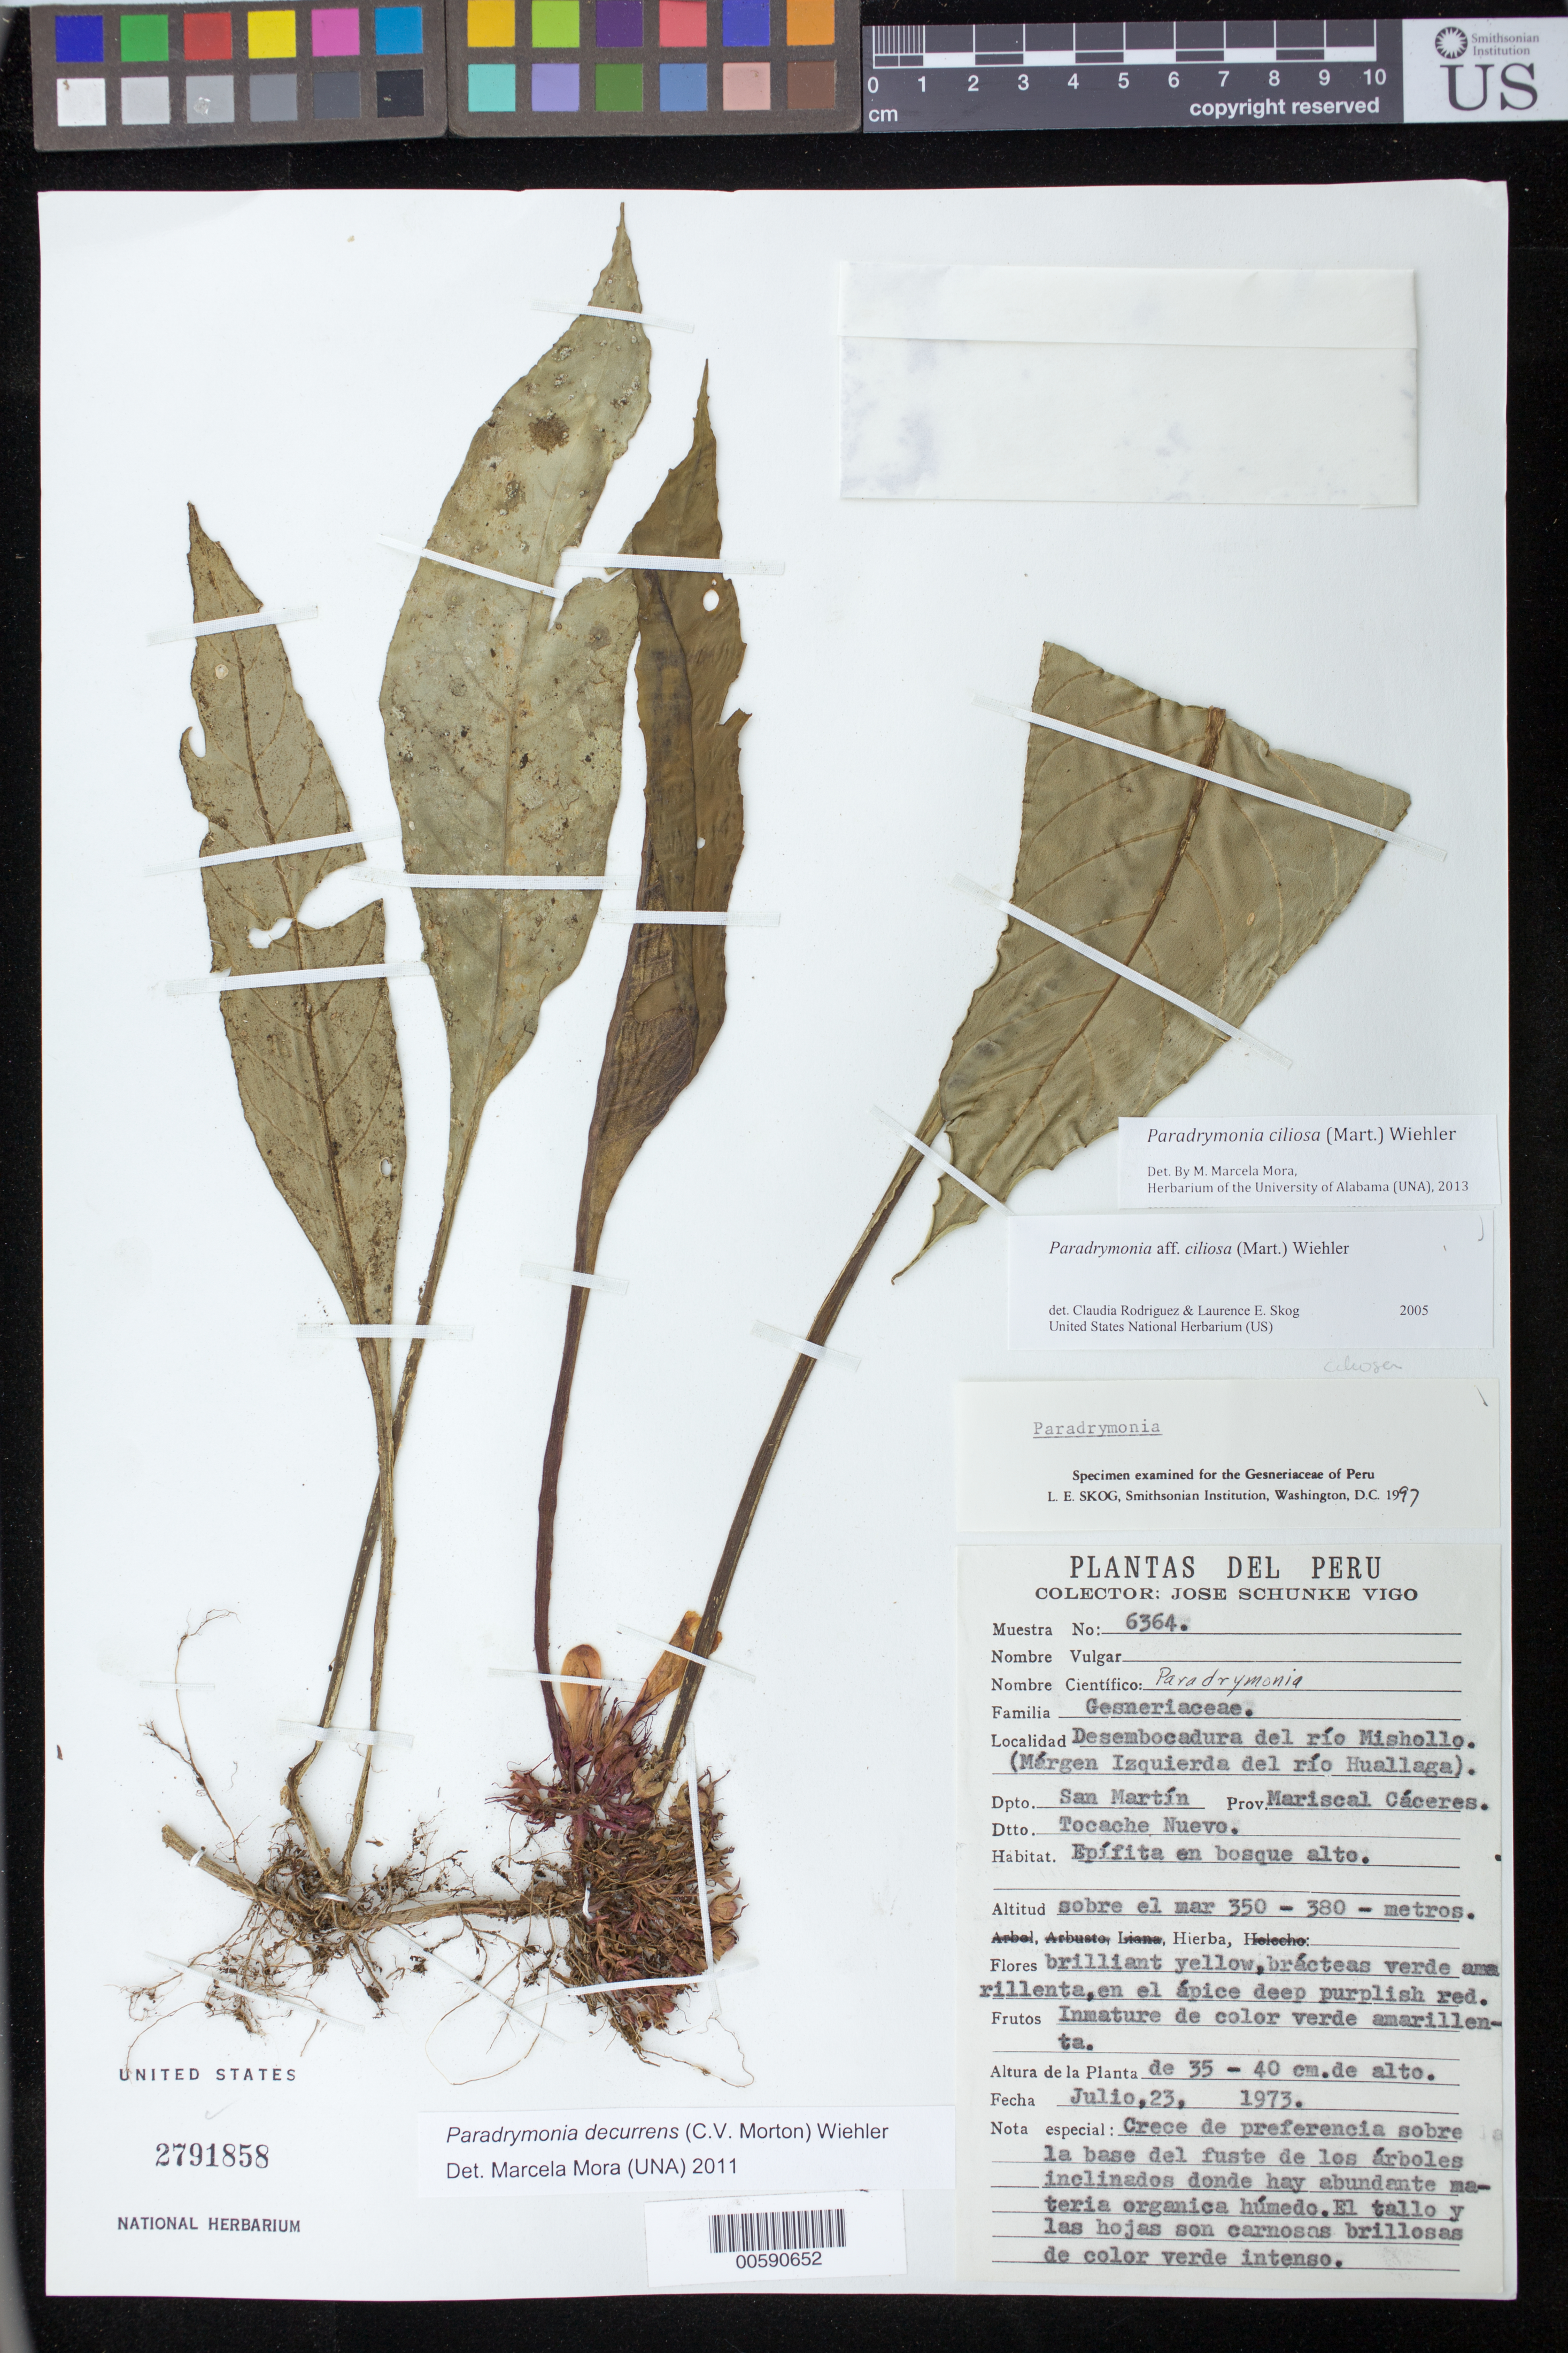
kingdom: Plantae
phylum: Tracheophyta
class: Magnoliopsida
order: Lamiales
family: Gesneriaceae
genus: Paradrymonia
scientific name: Paradrymonia ciliosa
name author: (Mart.) Wiehler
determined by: Mora, M. Marcela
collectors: J. Schunke Vigo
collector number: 6364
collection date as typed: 23 Jul 1973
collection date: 1973-07-23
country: Peru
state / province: San Martín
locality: Prov. Mariscal Cáceres, Dtto. Tocache Nuevo; Desembocadura del río Mishollo (márgen Izquierda del río Huallaga)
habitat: En bosque alto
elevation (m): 350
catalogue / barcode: US 2791858